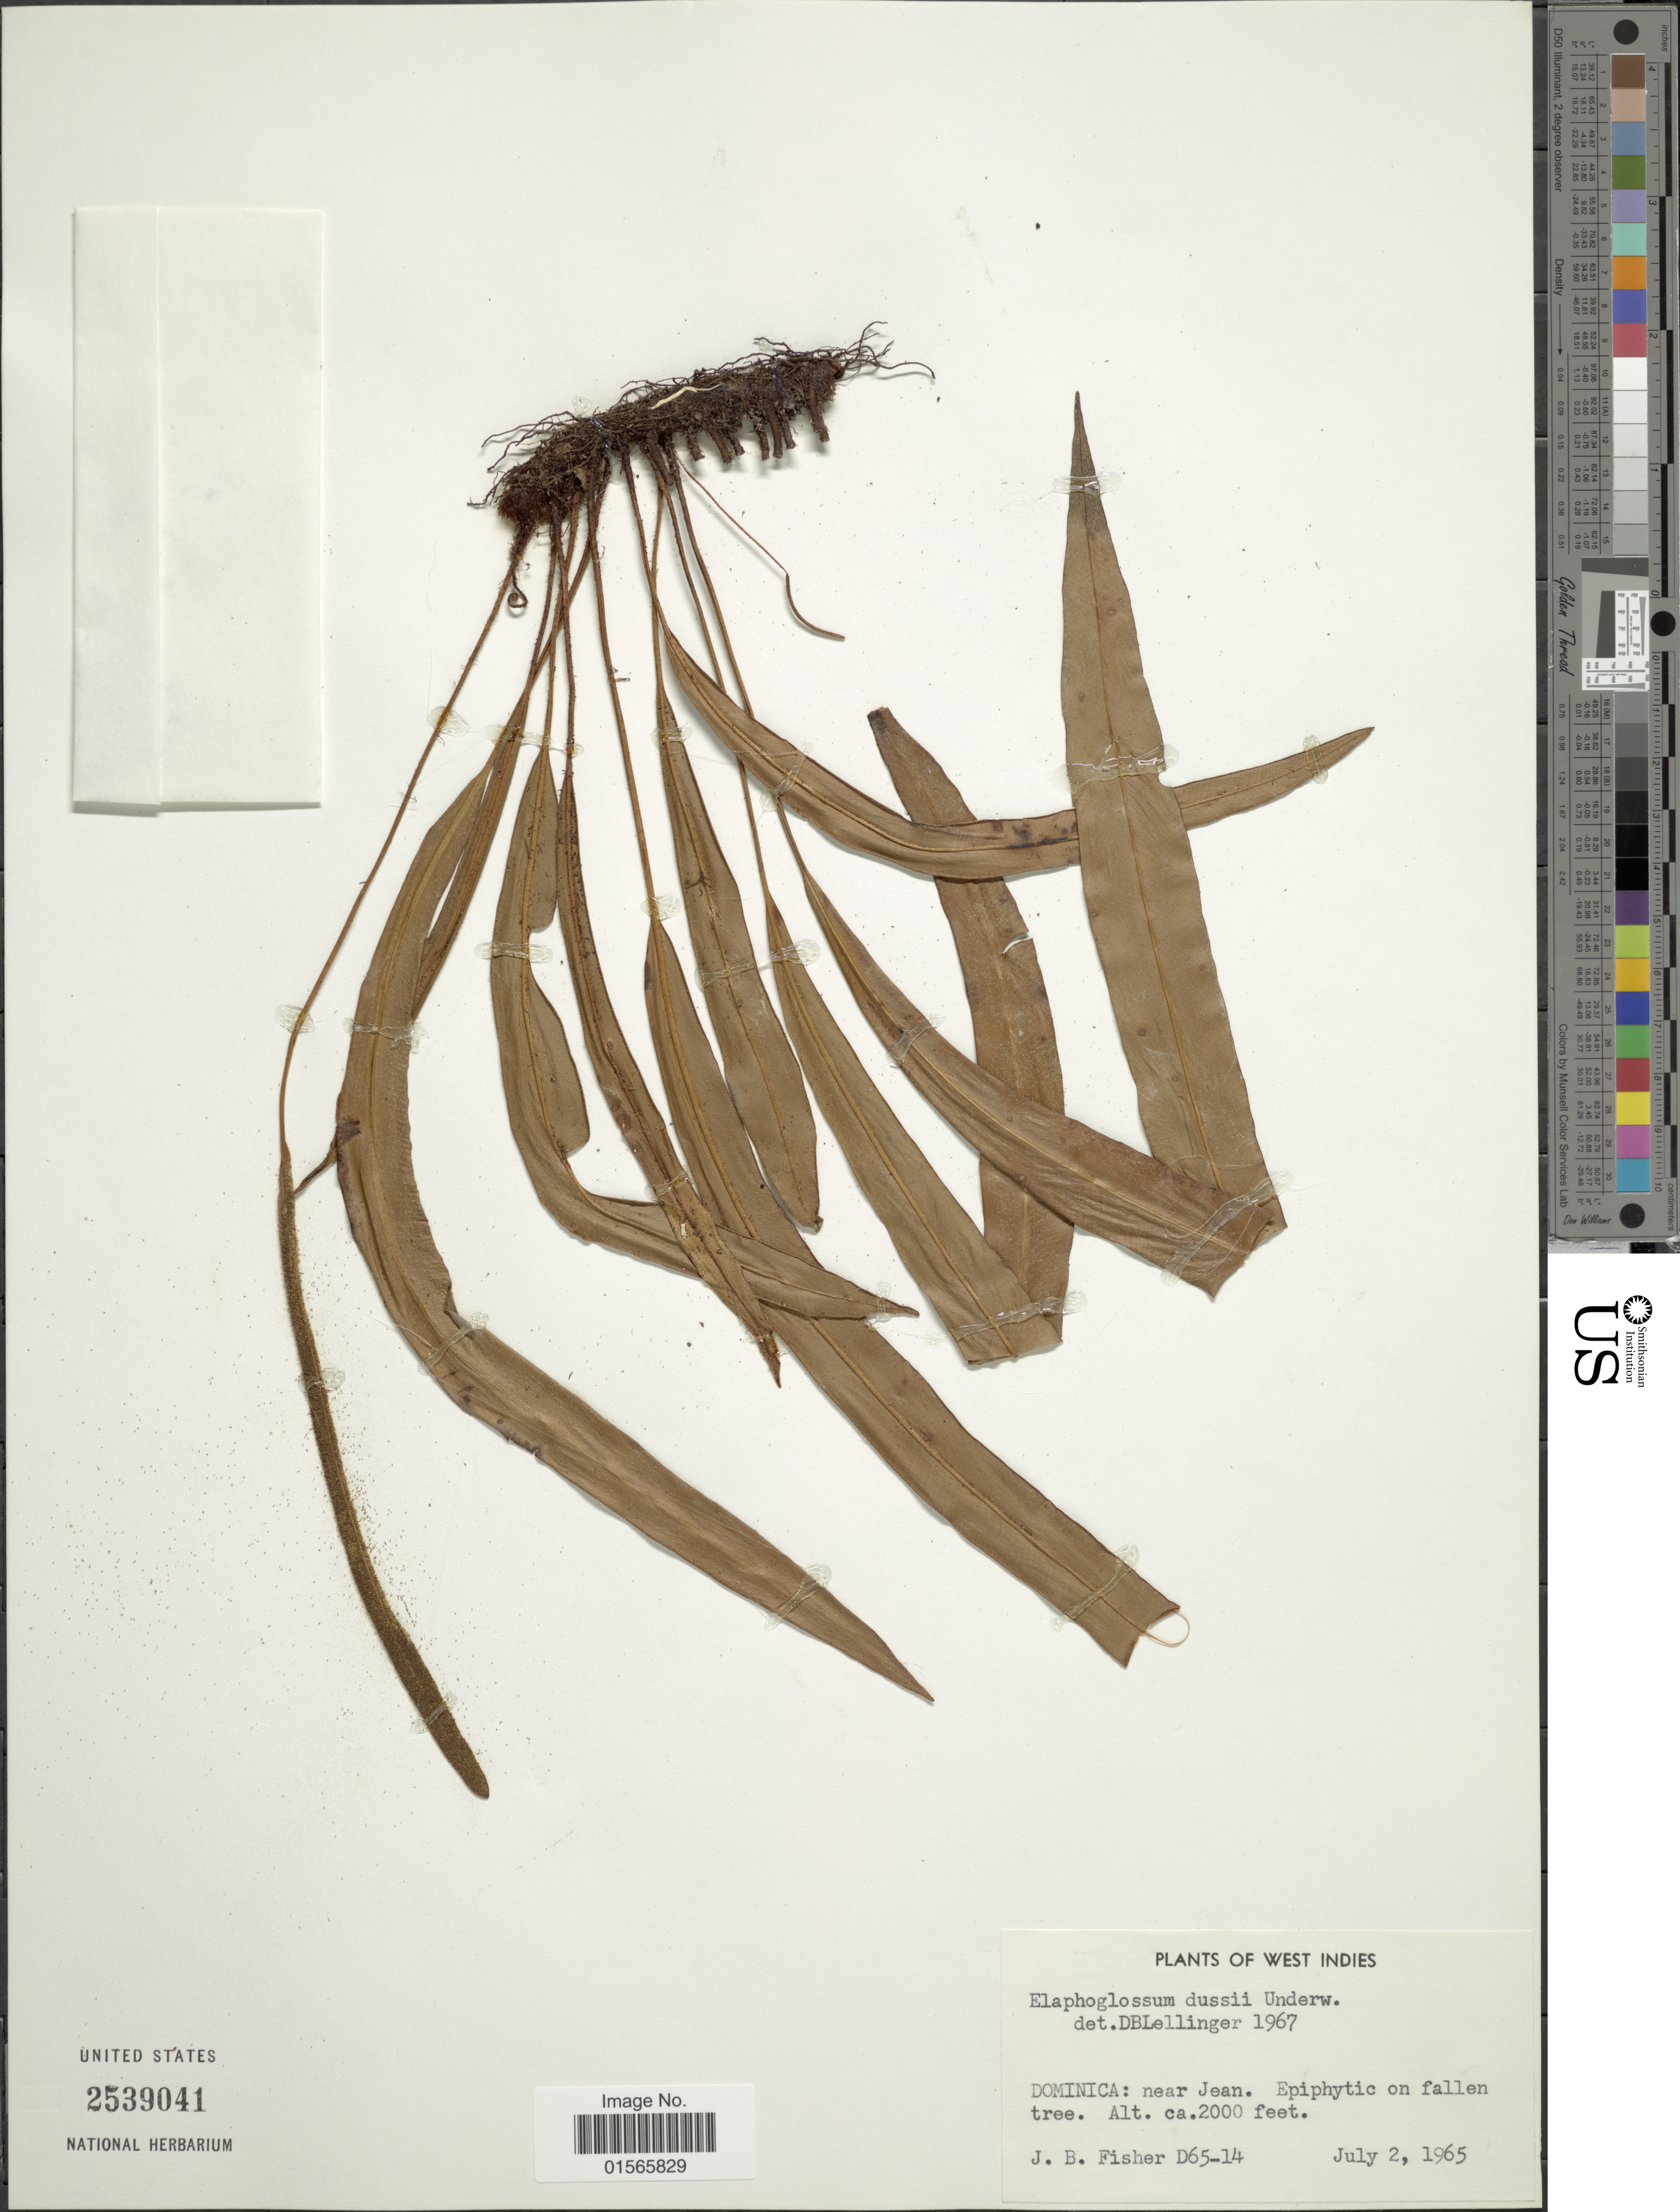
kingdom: Plantae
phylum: Tracheophyta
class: Polypodiopsida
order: Polypodiales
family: Dryopteridaceae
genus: Elaphoglossum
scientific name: Elaphoglossum petiolatum var. dussii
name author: (Underw. ex Maxon) Proctor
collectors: J. B. Fisher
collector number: D65-14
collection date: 1965-07-02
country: Dominica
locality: West Indies, Near Jean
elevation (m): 610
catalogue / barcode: US 2539041